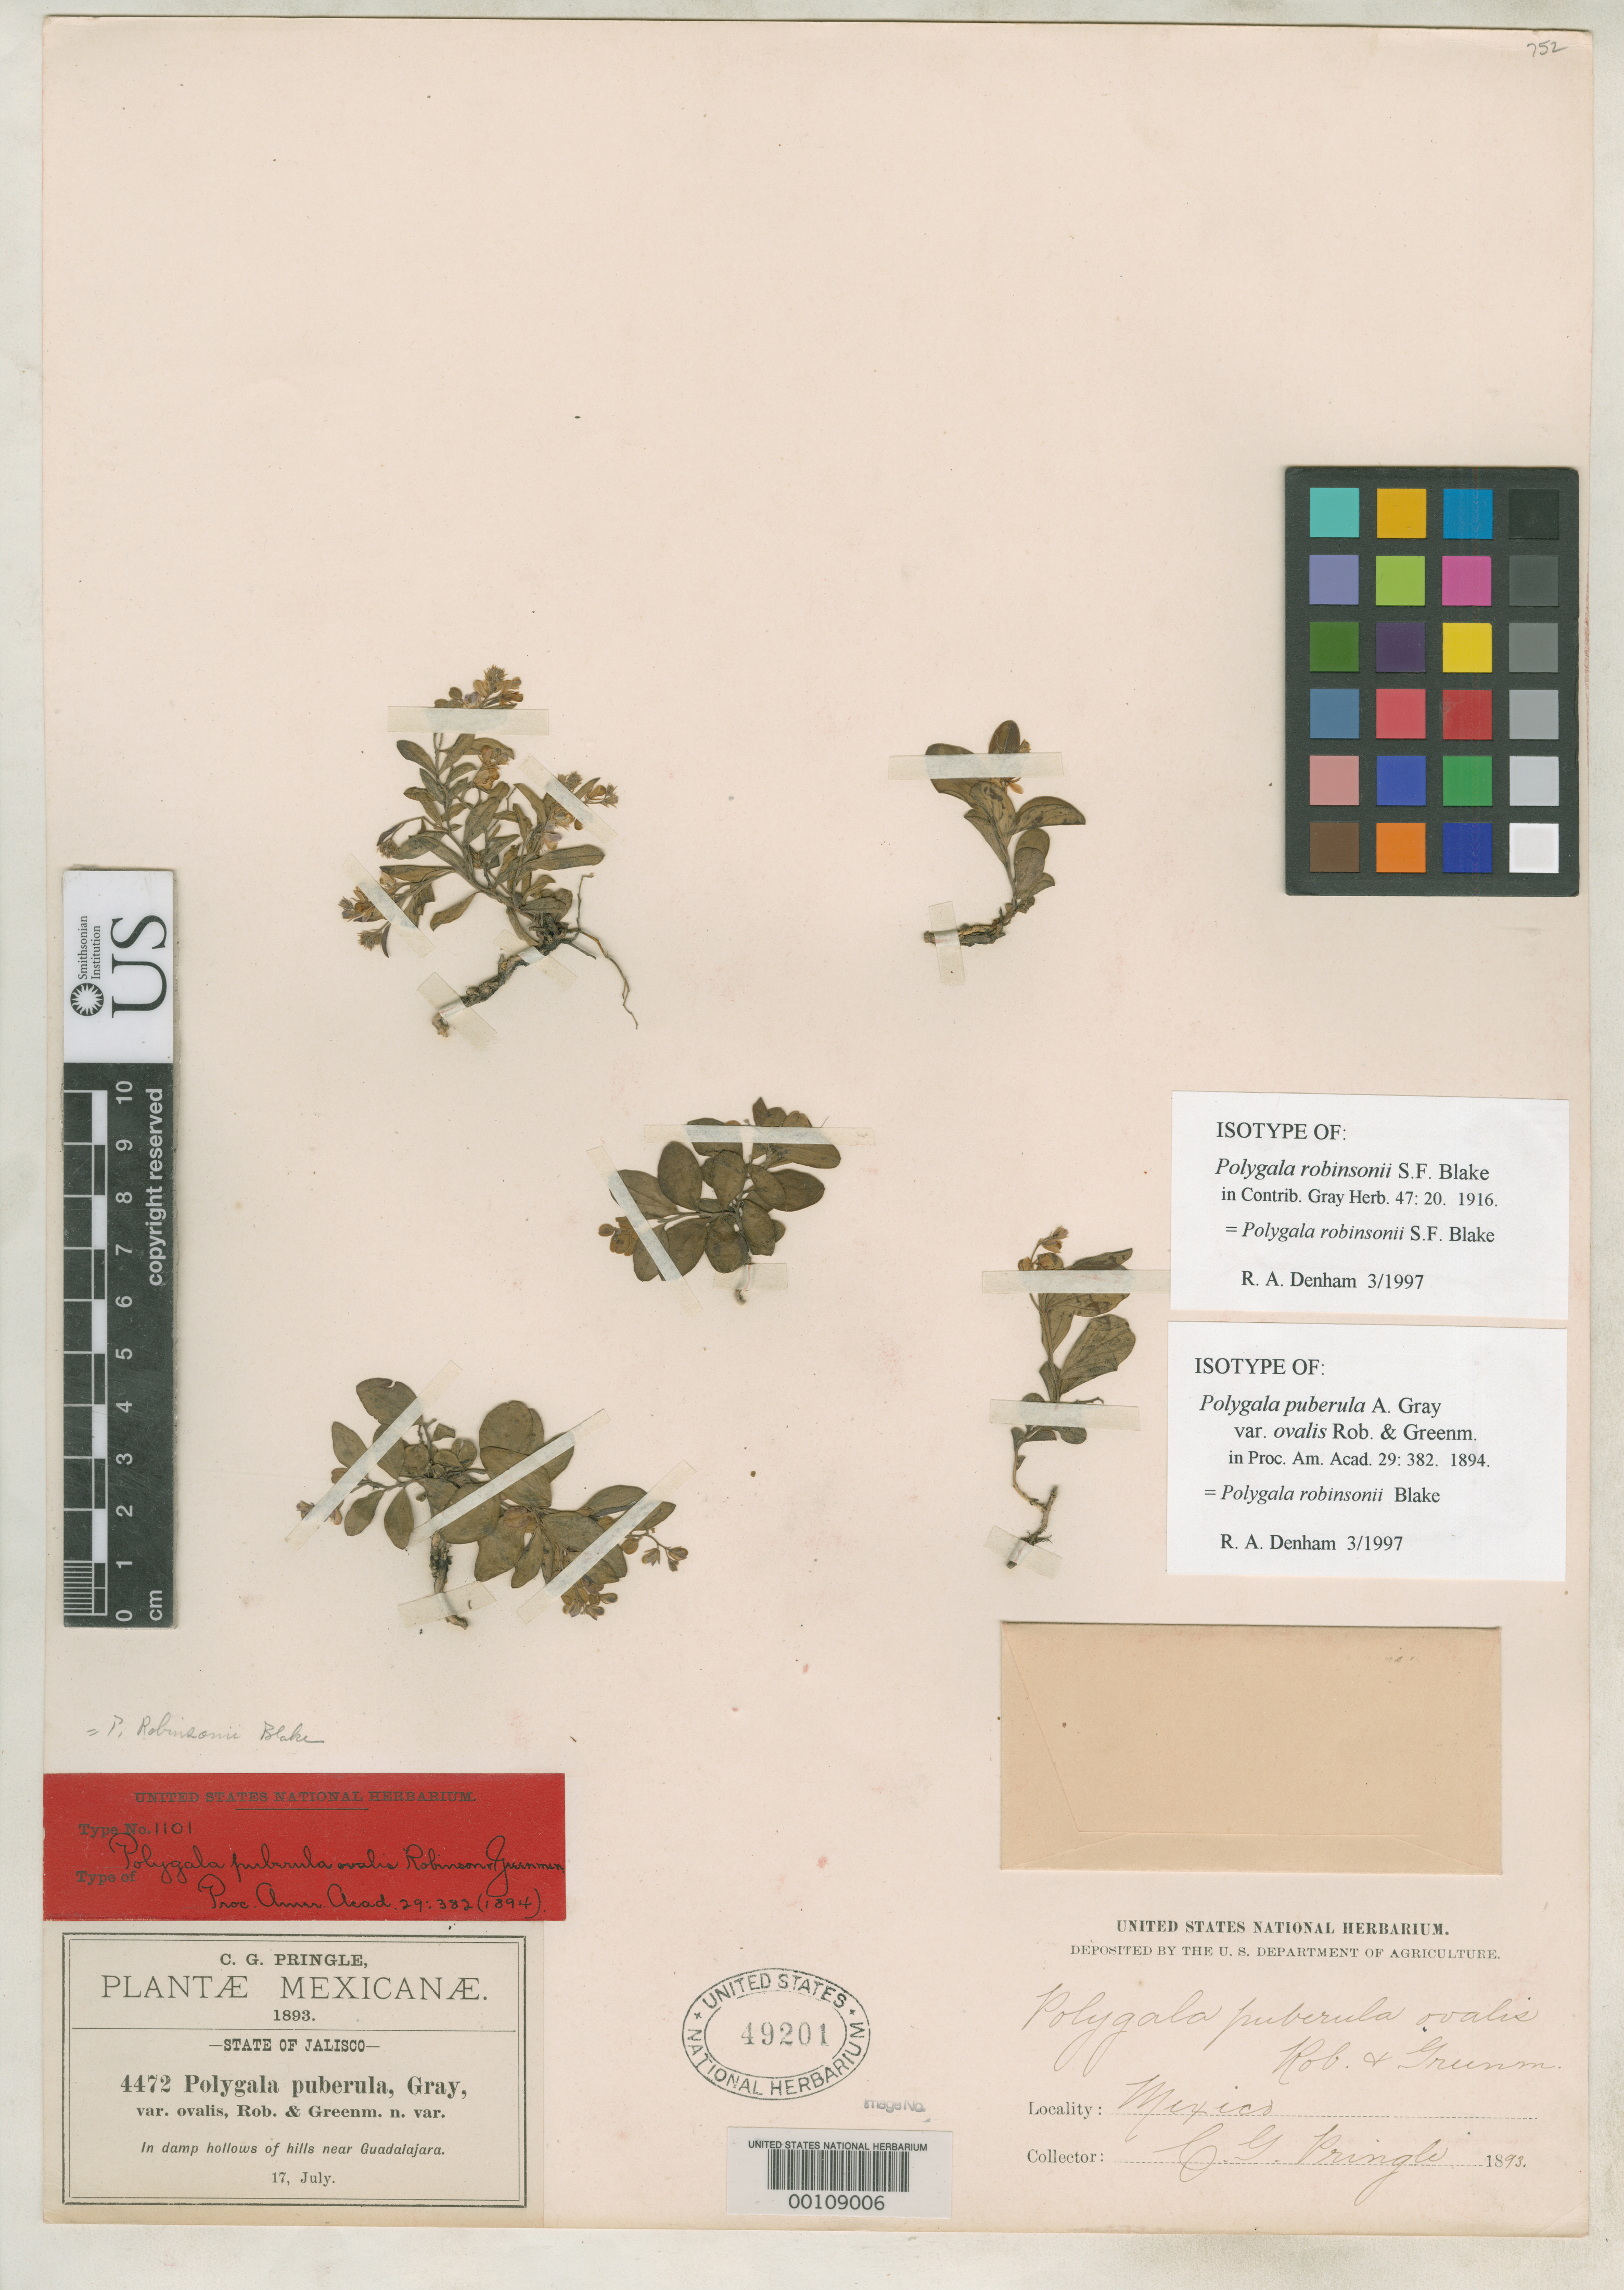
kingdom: Plantae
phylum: Tracheophyta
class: Magnoliopsida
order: Fabales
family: Polygalaceae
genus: Polygala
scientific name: Polygala puberula var. ovalis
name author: B.L. Rob. & Greenm.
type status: Isotype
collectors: C. G. Pringle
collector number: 4472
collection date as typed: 17 Jul 1893 to 22 May 1893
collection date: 1893-05-22/1893-07-17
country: Mexico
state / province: Jalisco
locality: Hills near Guadalajara.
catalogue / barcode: US 49201